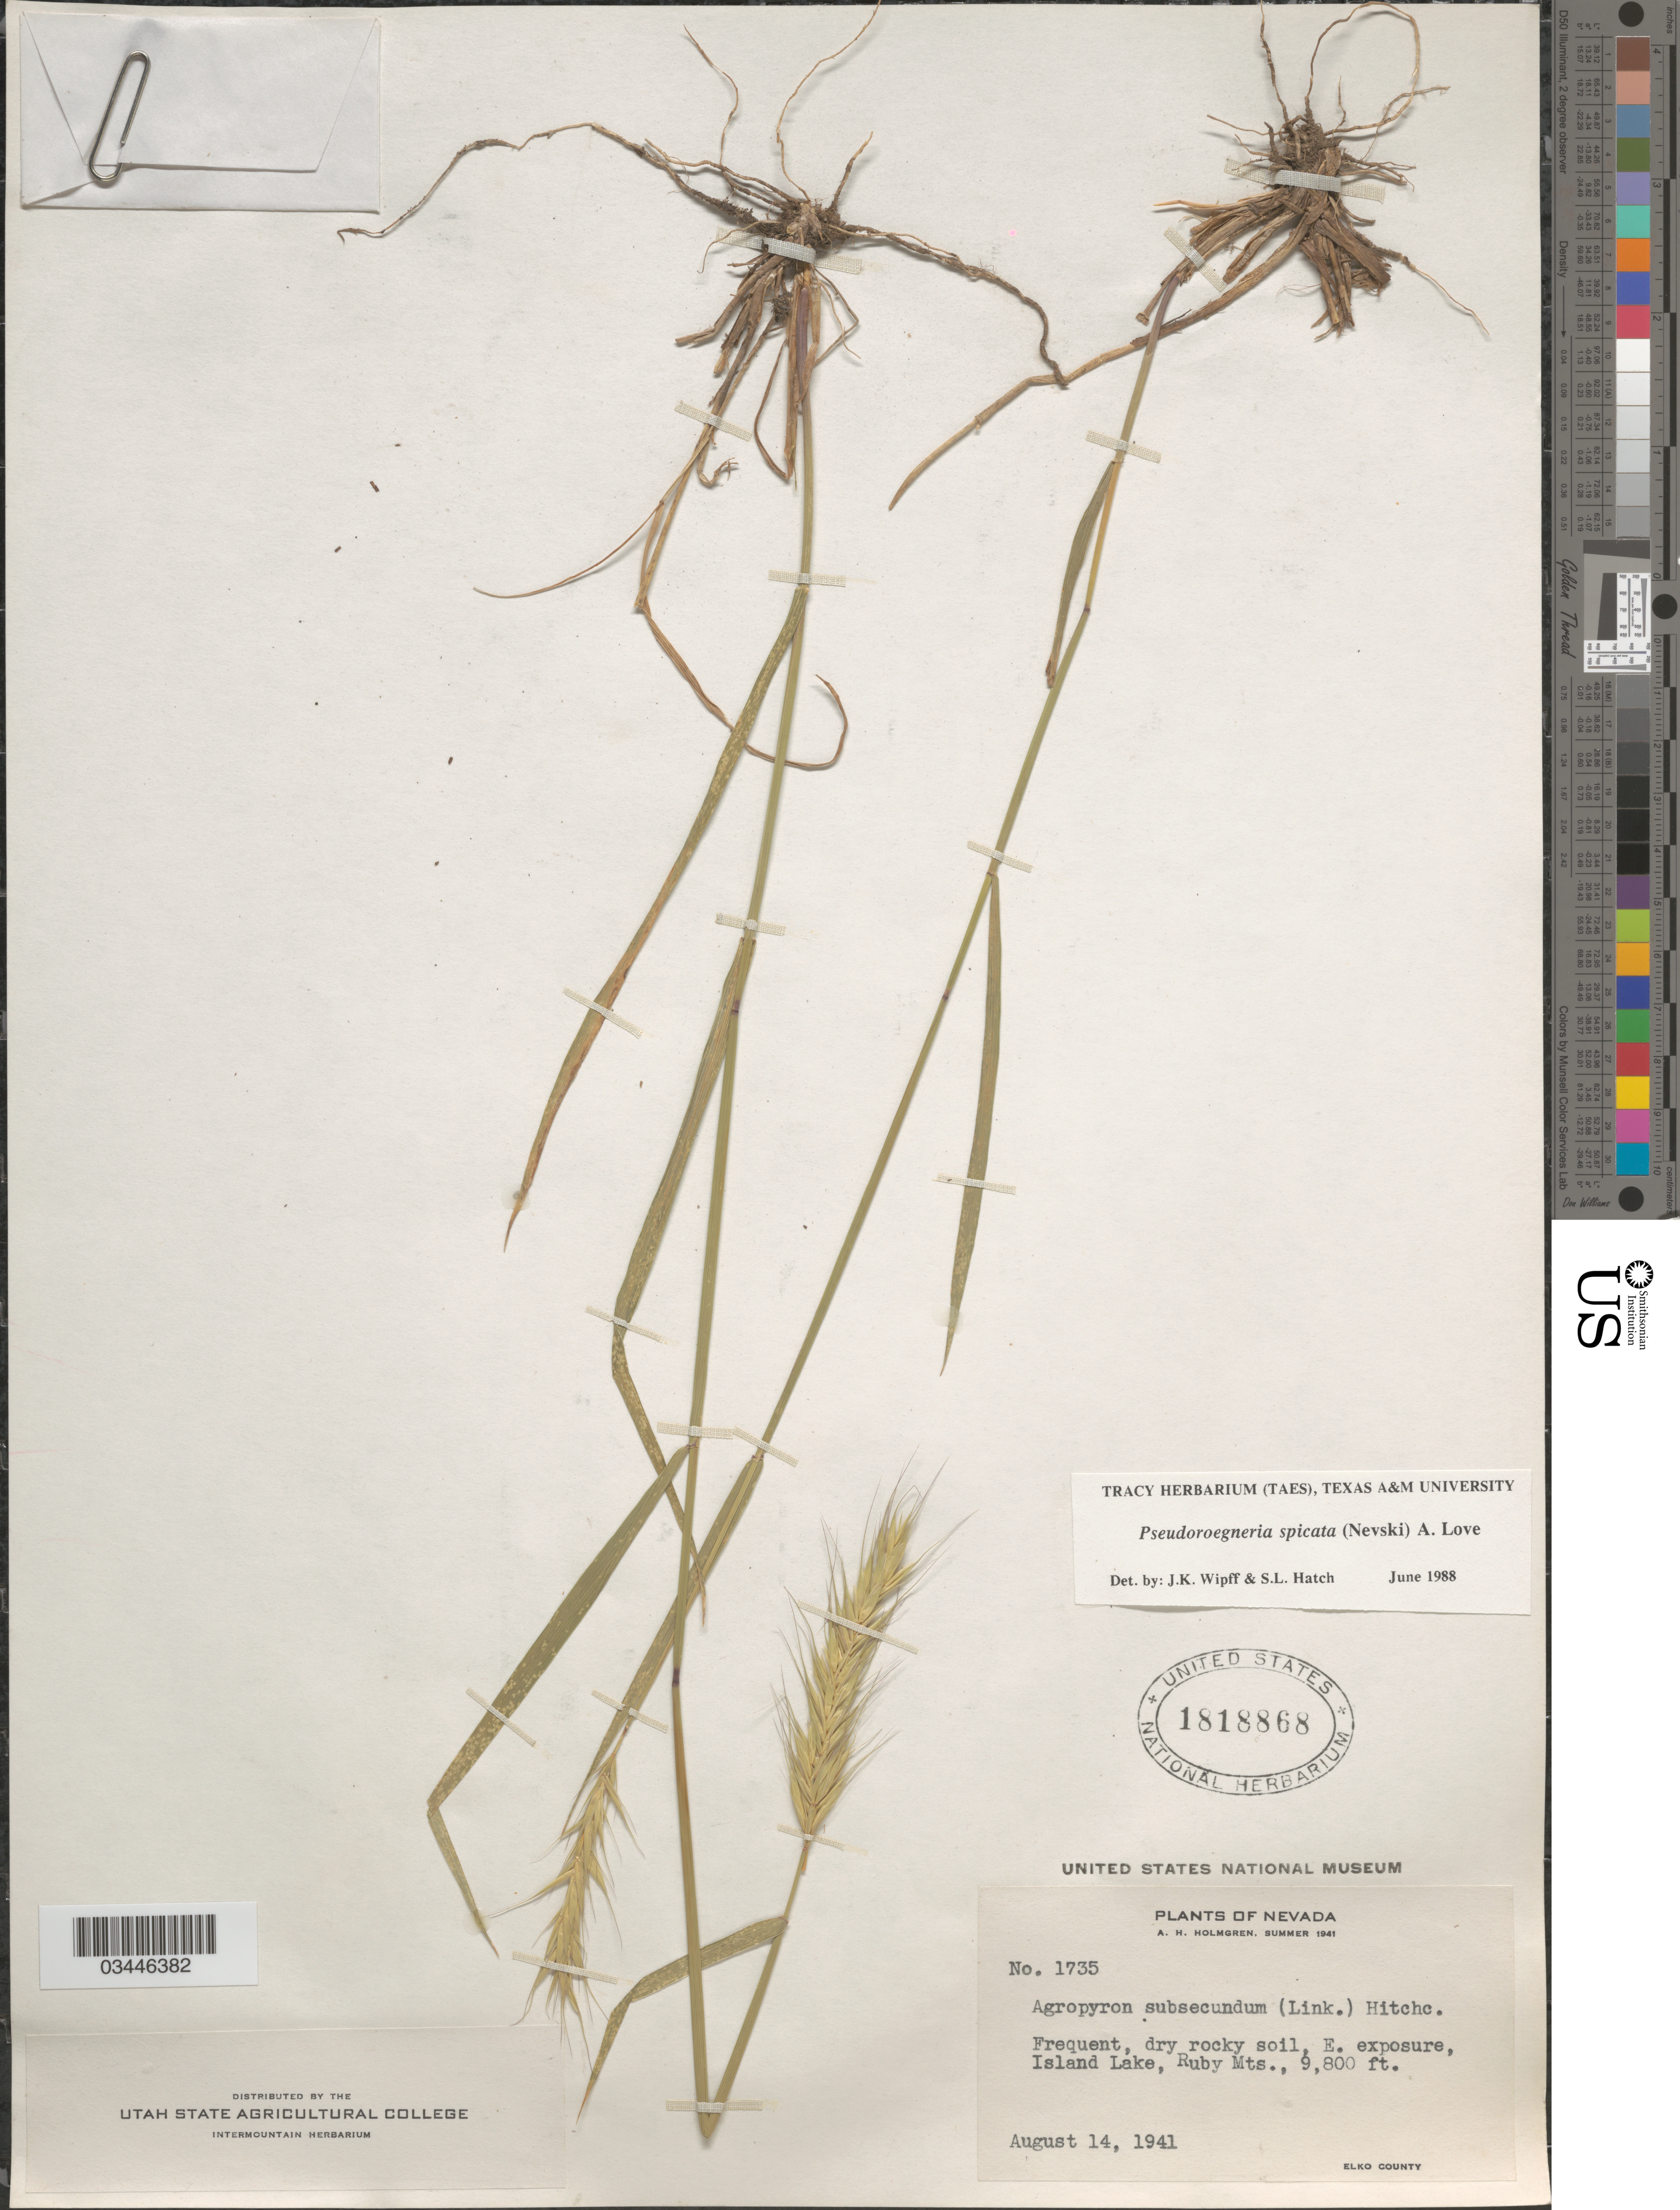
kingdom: Plantae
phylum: Tracheophyta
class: Liliopsida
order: Poales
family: Poaceae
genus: Pseudoroegneria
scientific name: Pseudoroegneria spicata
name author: (Pursh) Á. Löve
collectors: A. H. Holmgren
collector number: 1735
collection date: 1941-08-14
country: United States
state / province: Nevada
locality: Frequent, dry rocky soil, E. exposure, Island Lake, Ruby Mts. Elko County.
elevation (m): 2987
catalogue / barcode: US 1818868